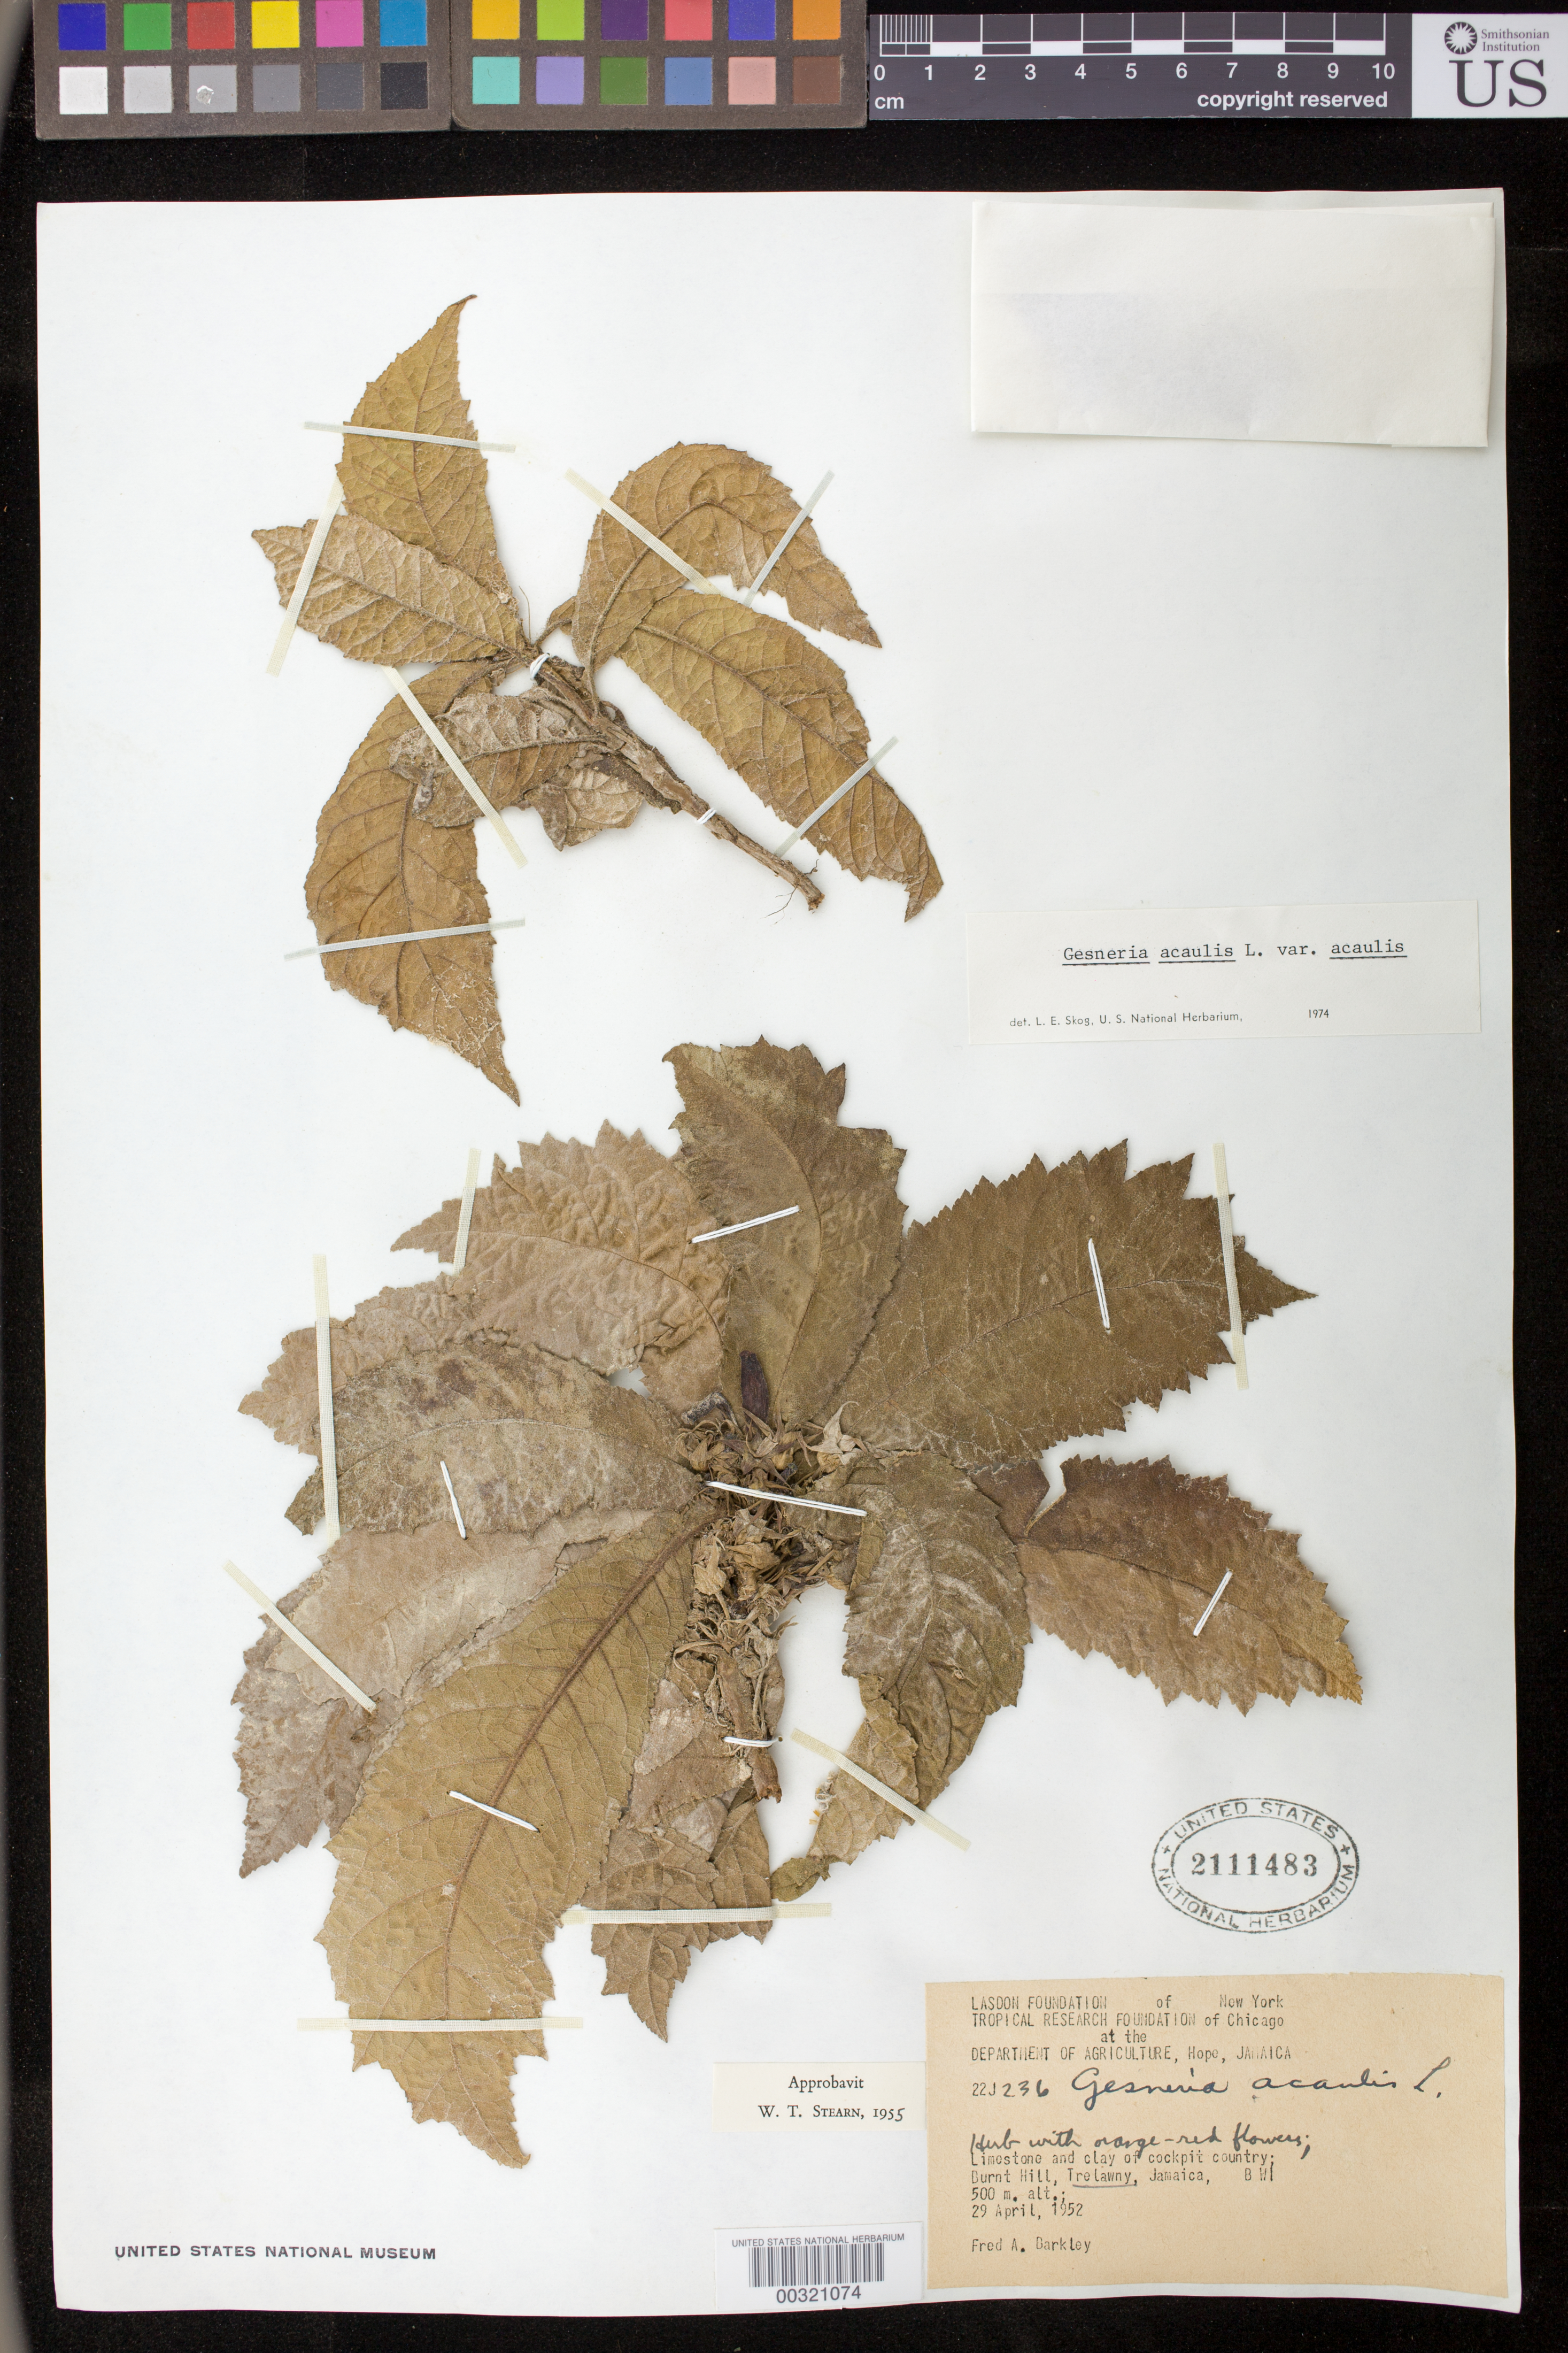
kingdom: Plantae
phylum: Tracheophyta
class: Magnoliopsida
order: Lamiales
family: Gesneriaceae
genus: Gesneria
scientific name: Gesneria acaulis var. acaulis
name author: L.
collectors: F. A. Barkley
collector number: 22 J236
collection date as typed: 29 Apr 1952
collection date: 1952-04-29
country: Jamaica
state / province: Trelawny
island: Jamaica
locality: Burnt Hill, Cockpit Country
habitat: Limestone & clay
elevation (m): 500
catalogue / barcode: US 2111483